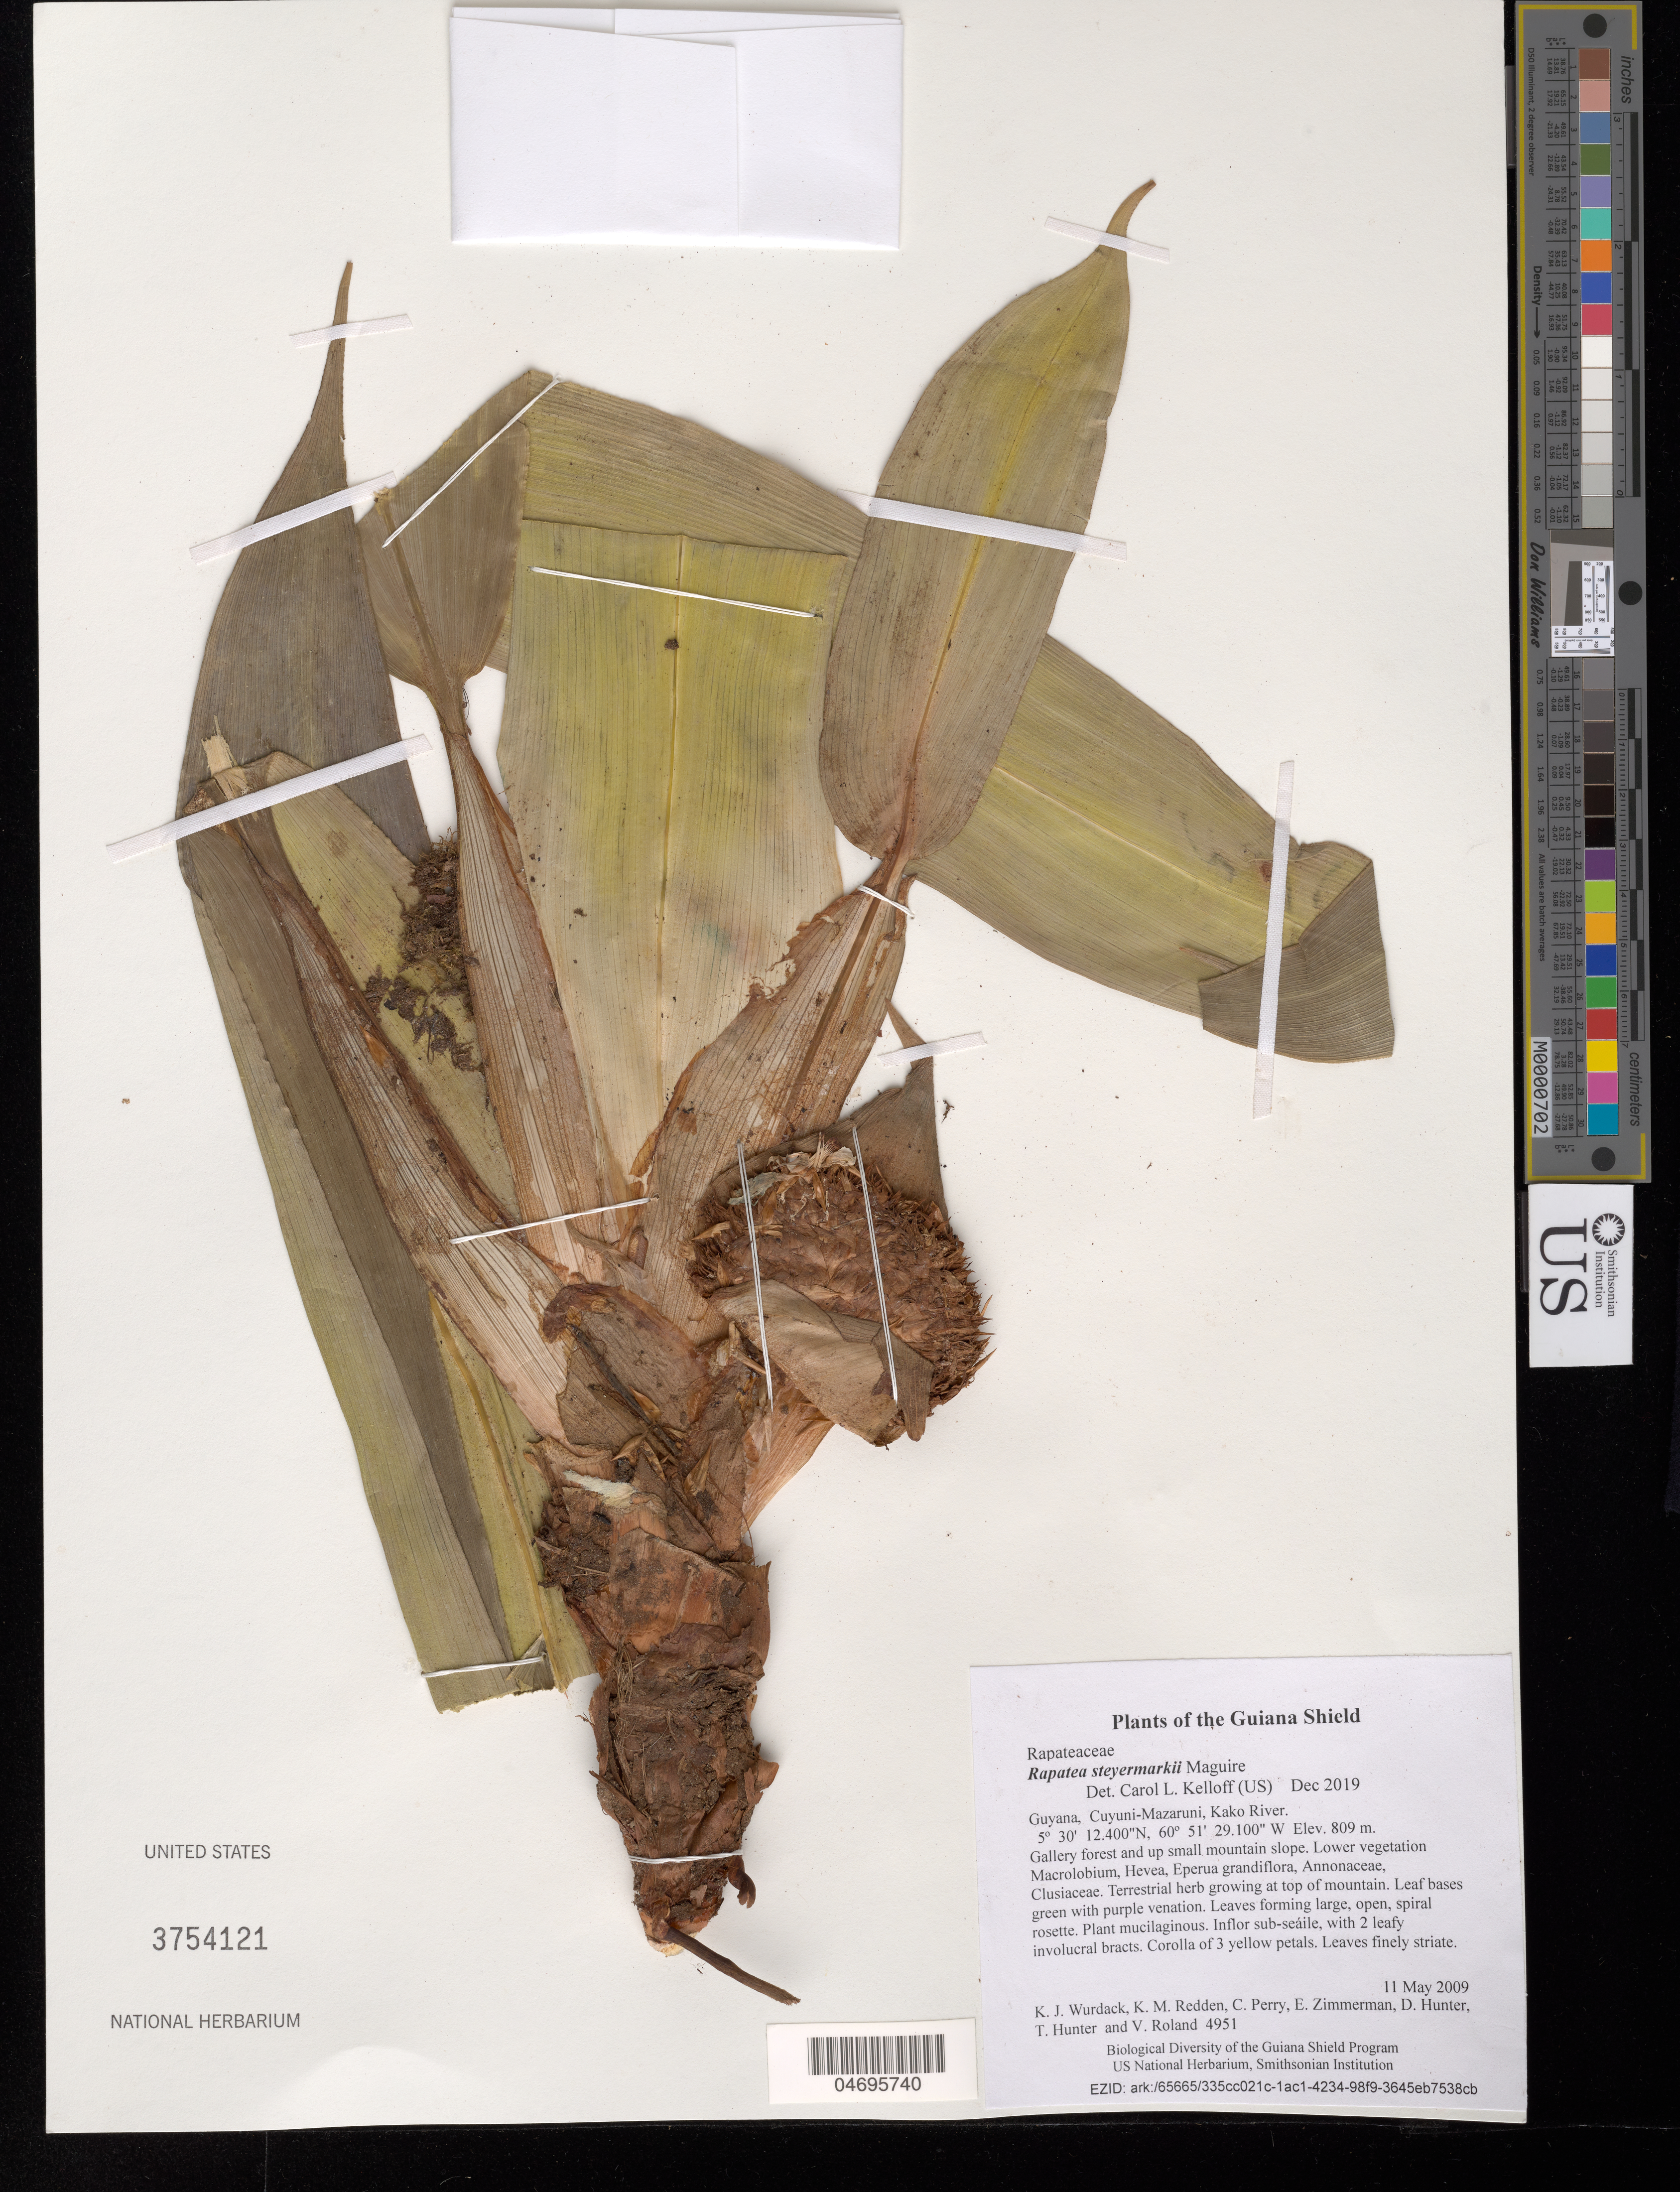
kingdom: Plantae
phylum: Tracheophyta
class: Liliopsida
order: Poales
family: Rapateaceae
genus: Rapatea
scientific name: Rapatea steyermarkii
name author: Maguire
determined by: Kelloff, Carol L., (US), Smithsonian Institution - National Museum of Natural History (UNITED STATES)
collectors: K. Wurdack, K. M. Redden, C. Perry, E. Zimmerman, D. Hunter, T. Hunter & V. Roland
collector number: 4951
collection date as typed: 11 May 2009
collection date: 2009-05-11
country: Guyana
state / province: Cuyuni-Mazaruni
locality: Kako River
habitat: Gallery forest and up small mountain slope. Lower vegetation Macrolobium, Hevea, Eperua grandiflora, Annonaceae, Clusiaceae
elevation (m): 809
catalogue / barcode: US 3754121